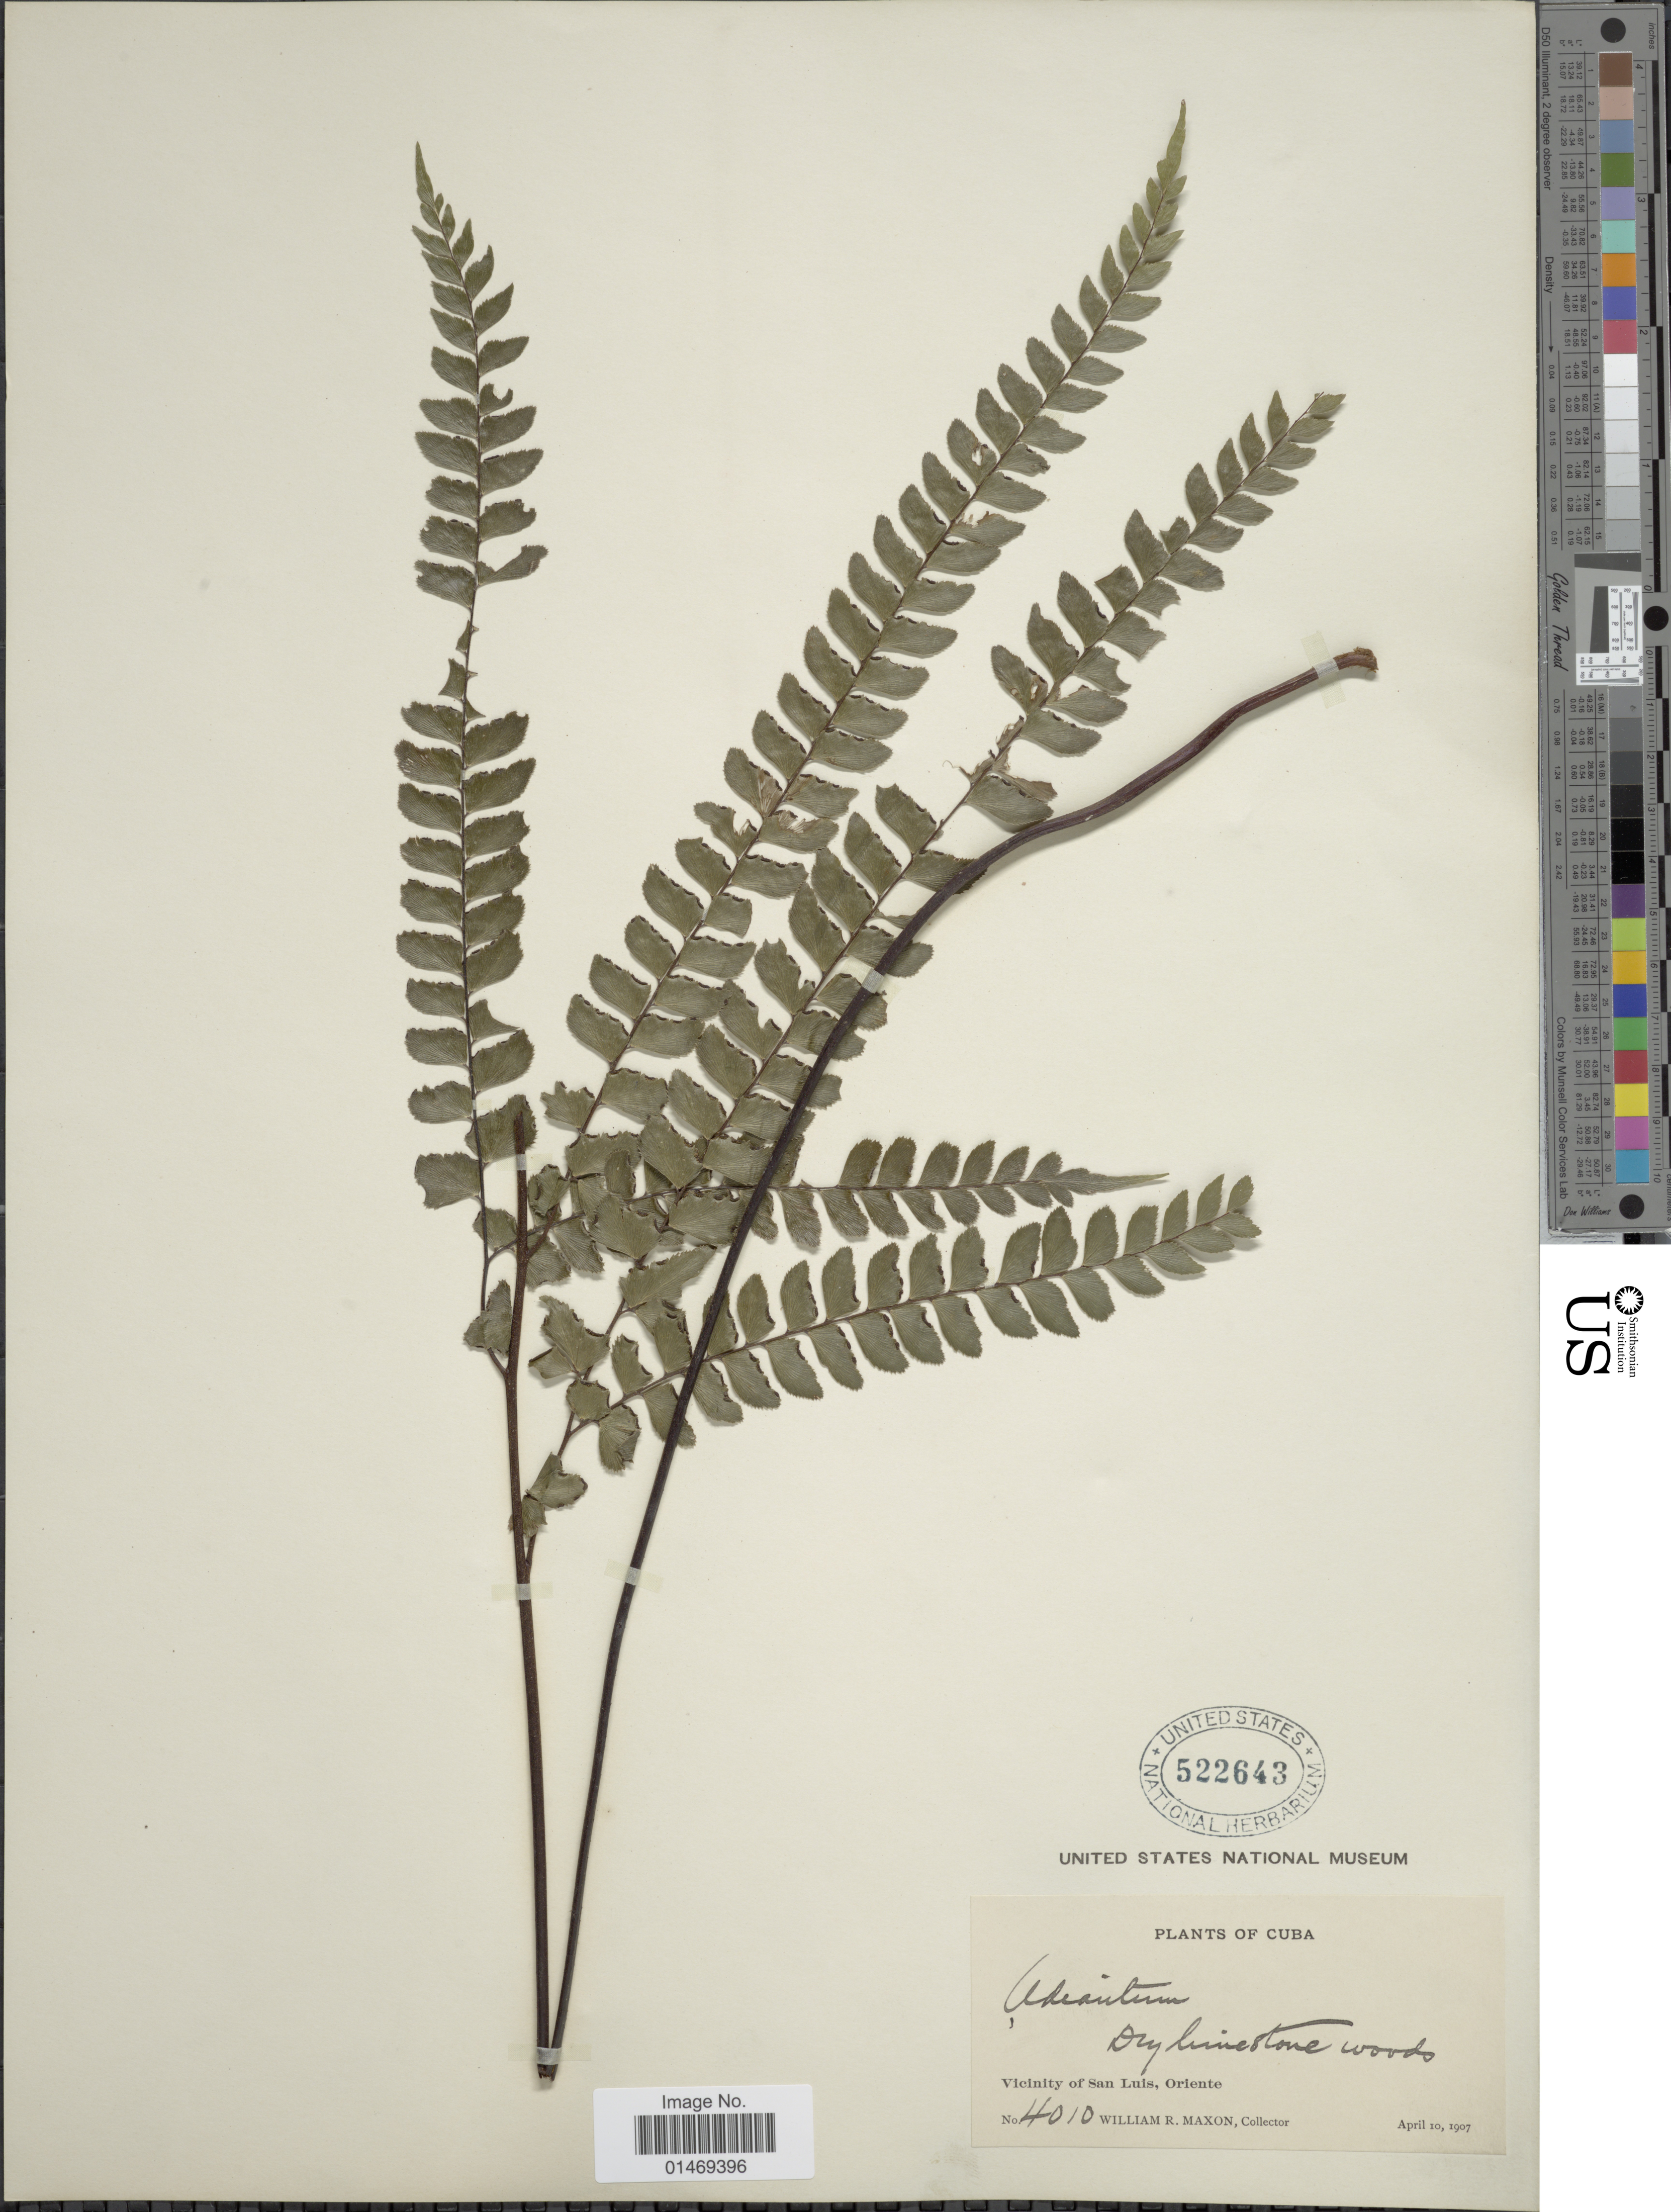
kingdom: Plantae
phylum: Tracheophyta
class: Polypodiopsida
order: Polypodiales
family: Pteridaceae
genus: Adiantum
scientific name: Adiantum pyramidale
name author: (L.) Willd.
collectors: W. R. Maxon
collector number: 4010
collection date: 1907-04-10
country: Cuba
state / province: Oriente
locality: Vicinity of San Luis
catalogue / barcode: US 522643